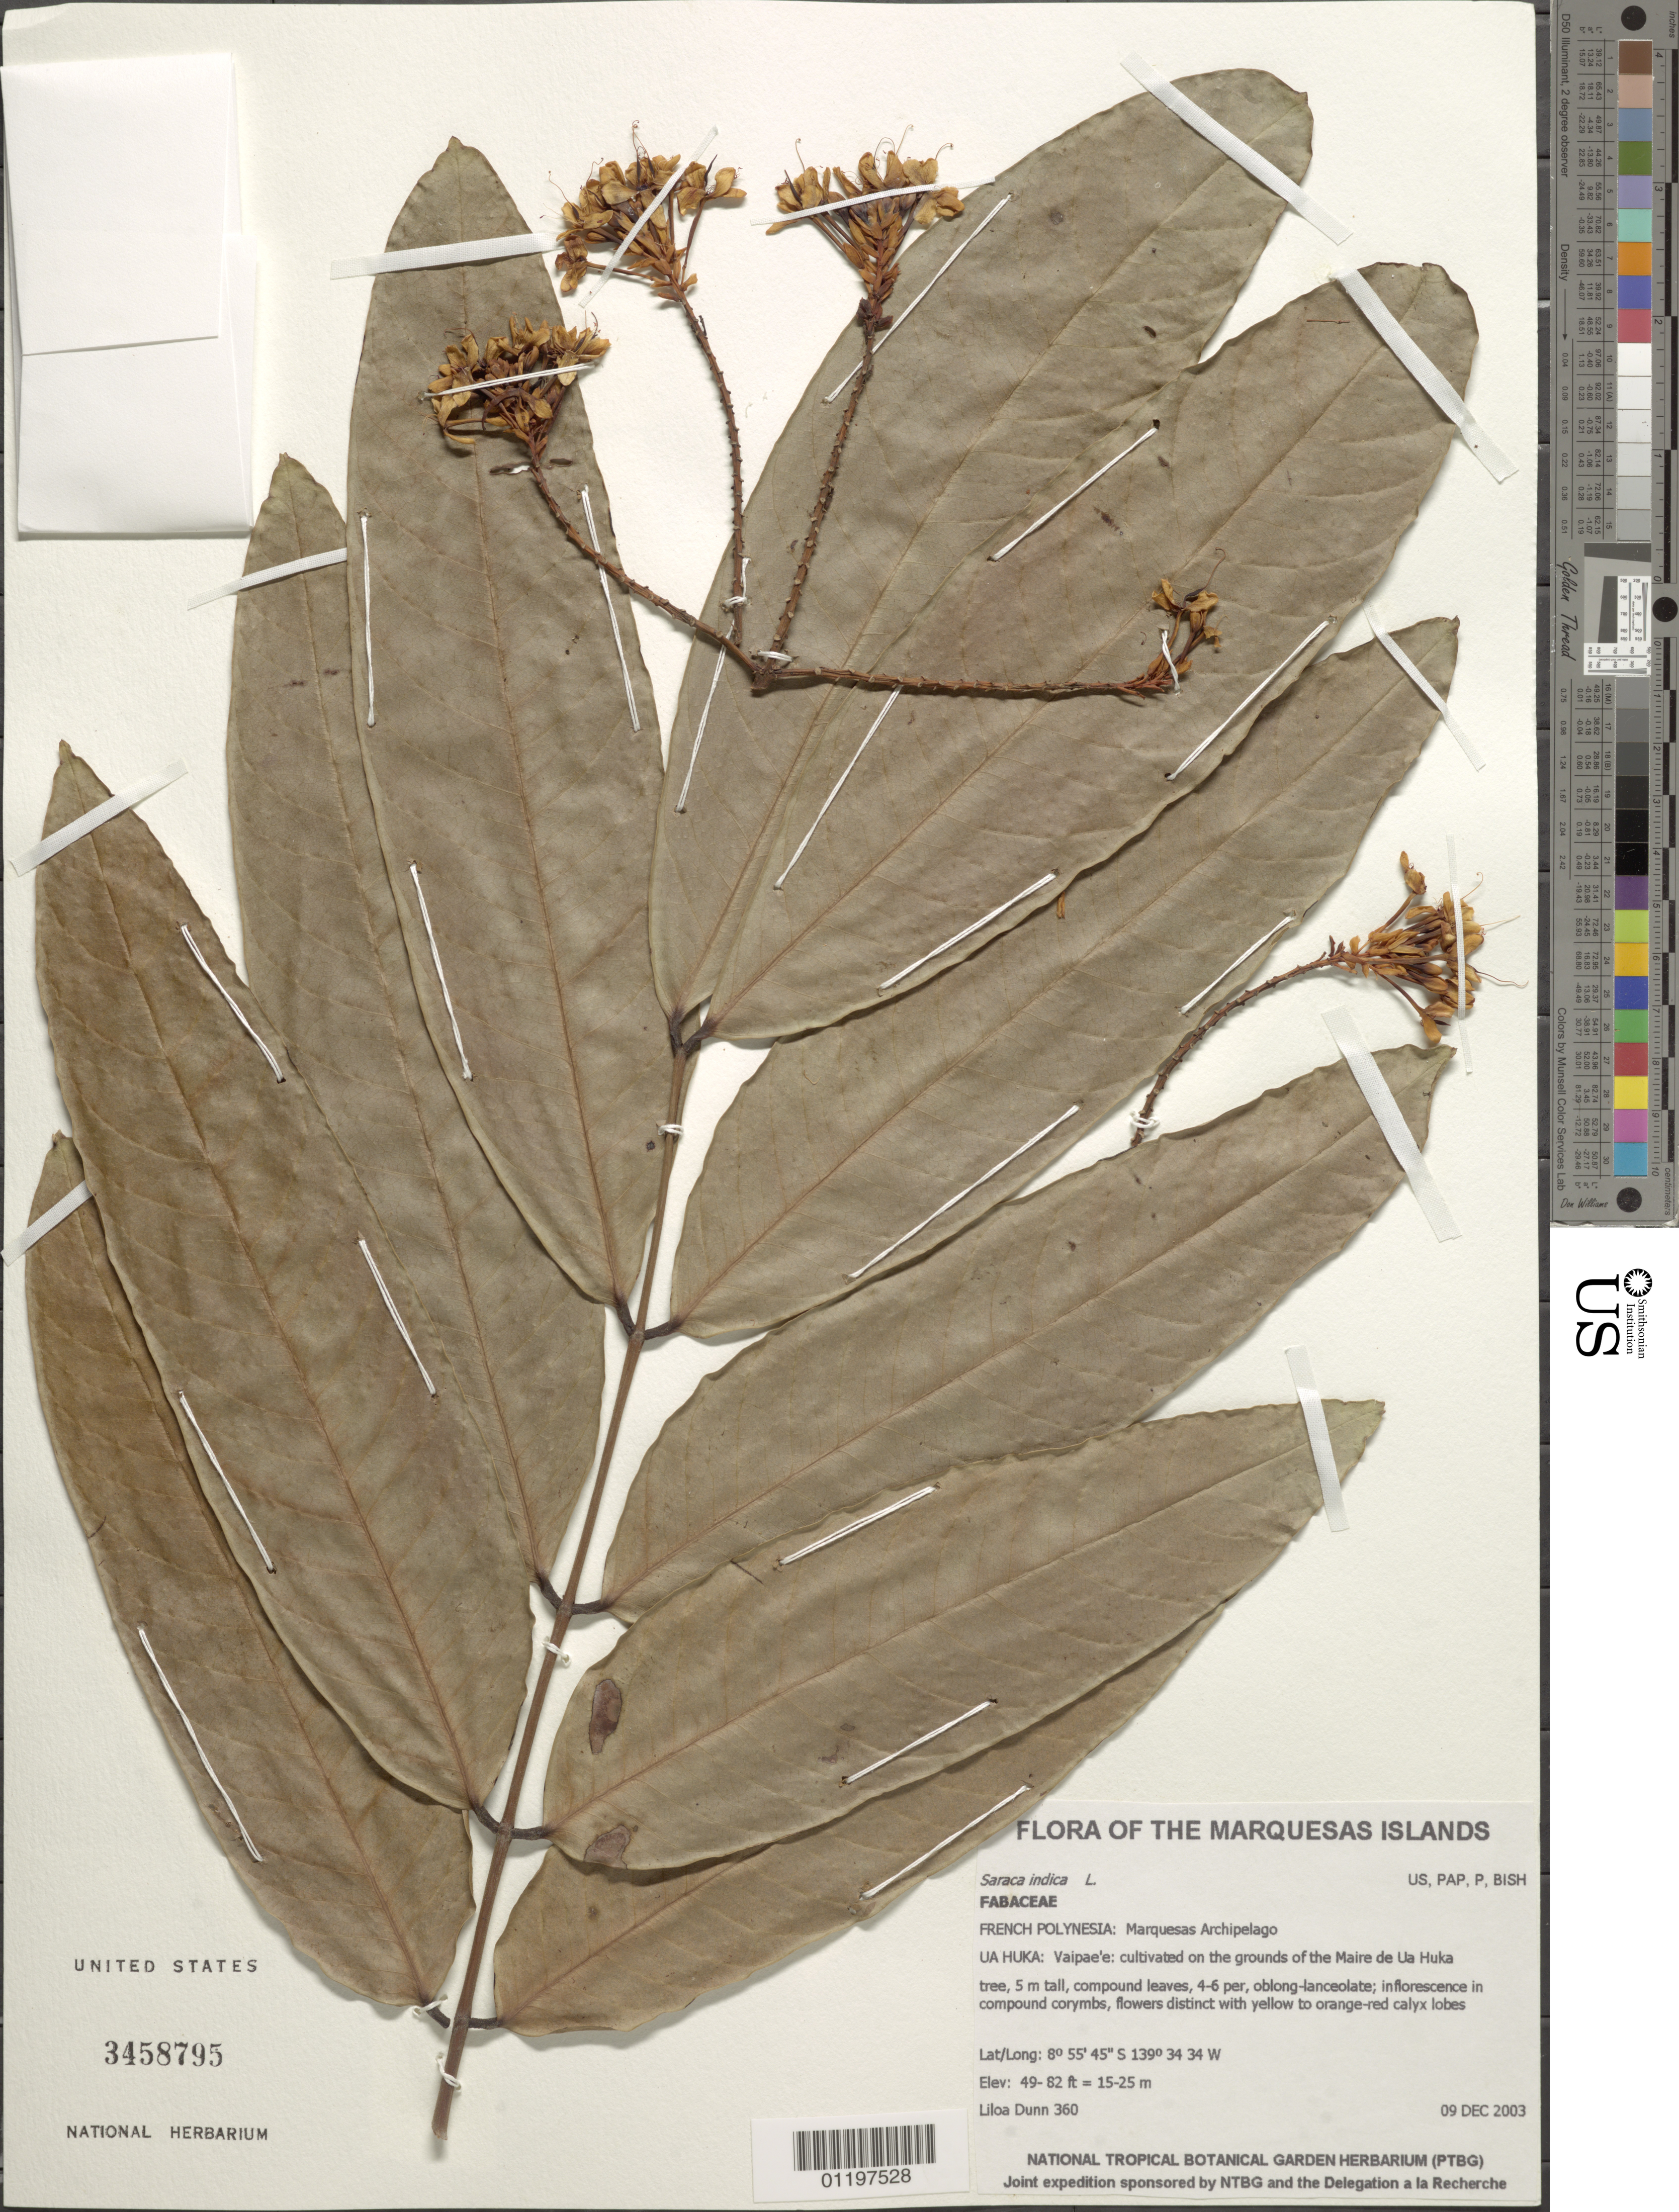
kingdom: Plantae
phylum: Tracheophyta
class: Magnoliopsida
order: Fabales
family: Fabaceae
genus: Saraca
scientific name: Saraca indica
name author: L.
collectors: L. Dunn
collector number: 360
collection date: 2003-12-09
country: French Polynesia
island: Ua Huka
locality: Vaipae'e: cultivated on the grounds of the Maire de Ua Huka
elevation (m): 15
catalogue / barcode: US 3458795